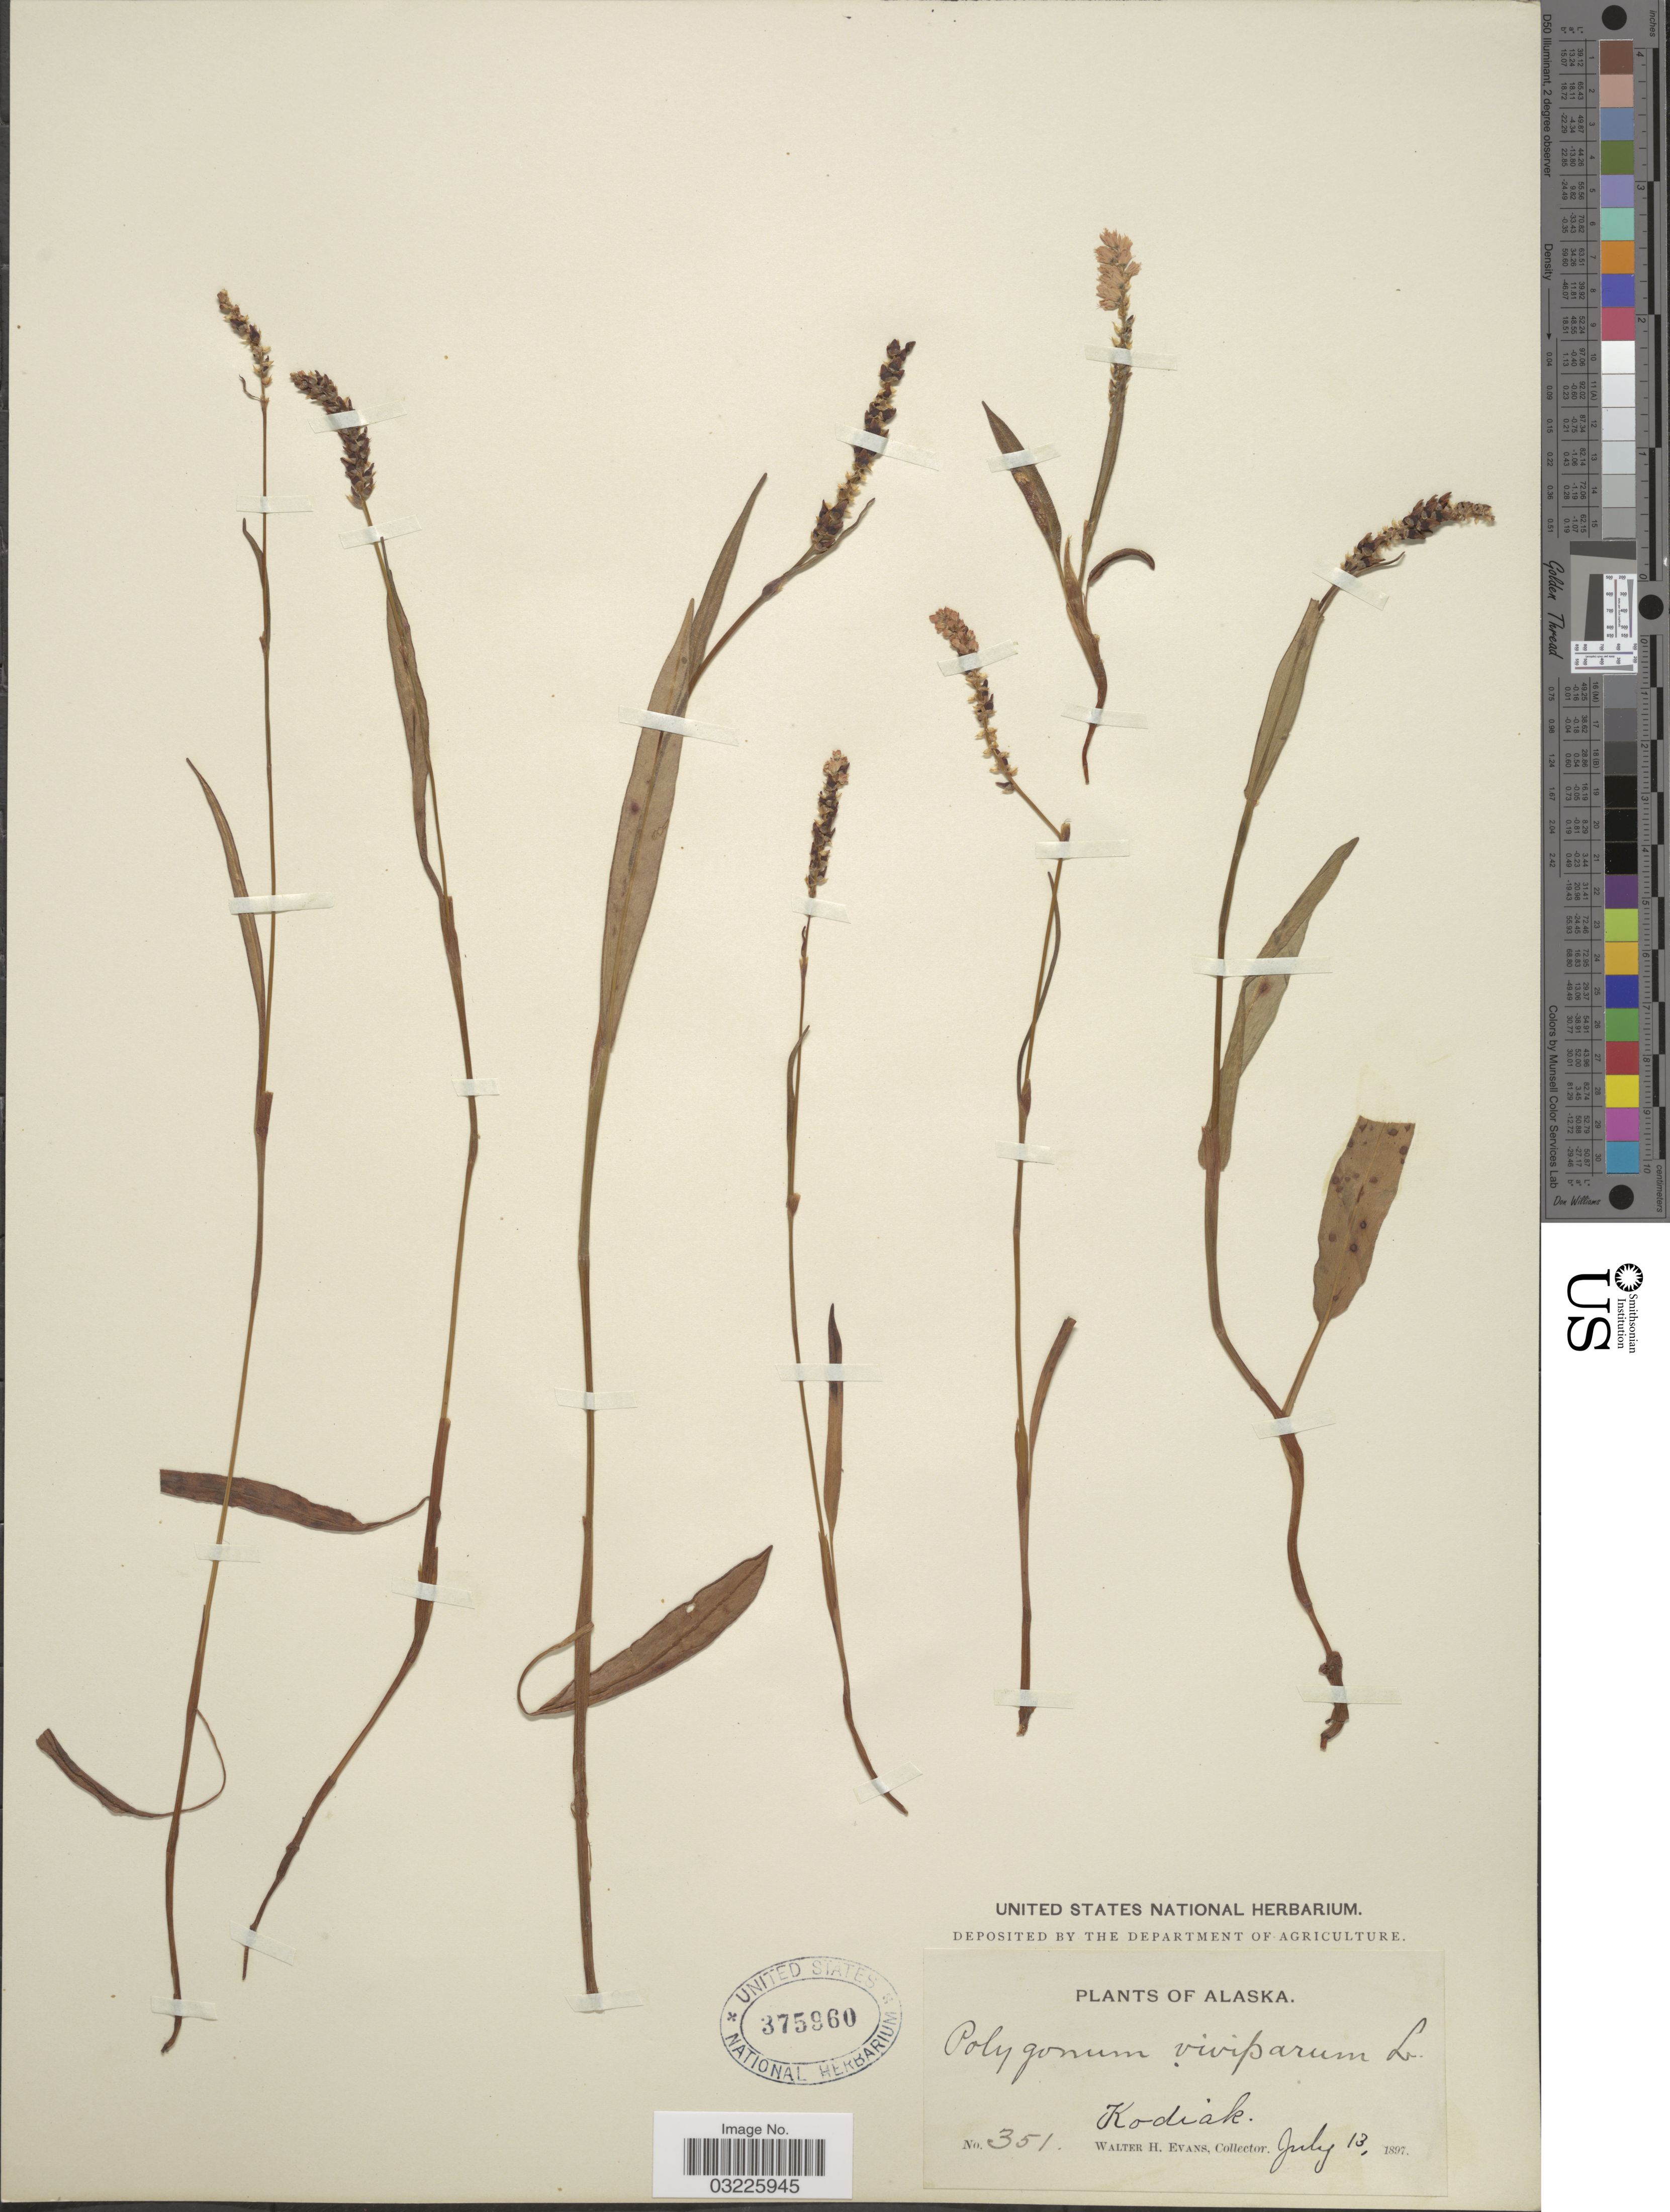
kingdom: Plantae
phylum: Tracheophyta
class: Magnoliopsida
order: Caryophyllales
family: Polygonaceae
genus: Bistorta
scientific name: Bistorta vivipara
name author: (L.) Delarbre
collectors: W. H. Evans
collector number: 351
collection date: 1897-07-13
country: United States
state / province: Alaska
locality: Kodiak.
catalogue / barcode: US 375960